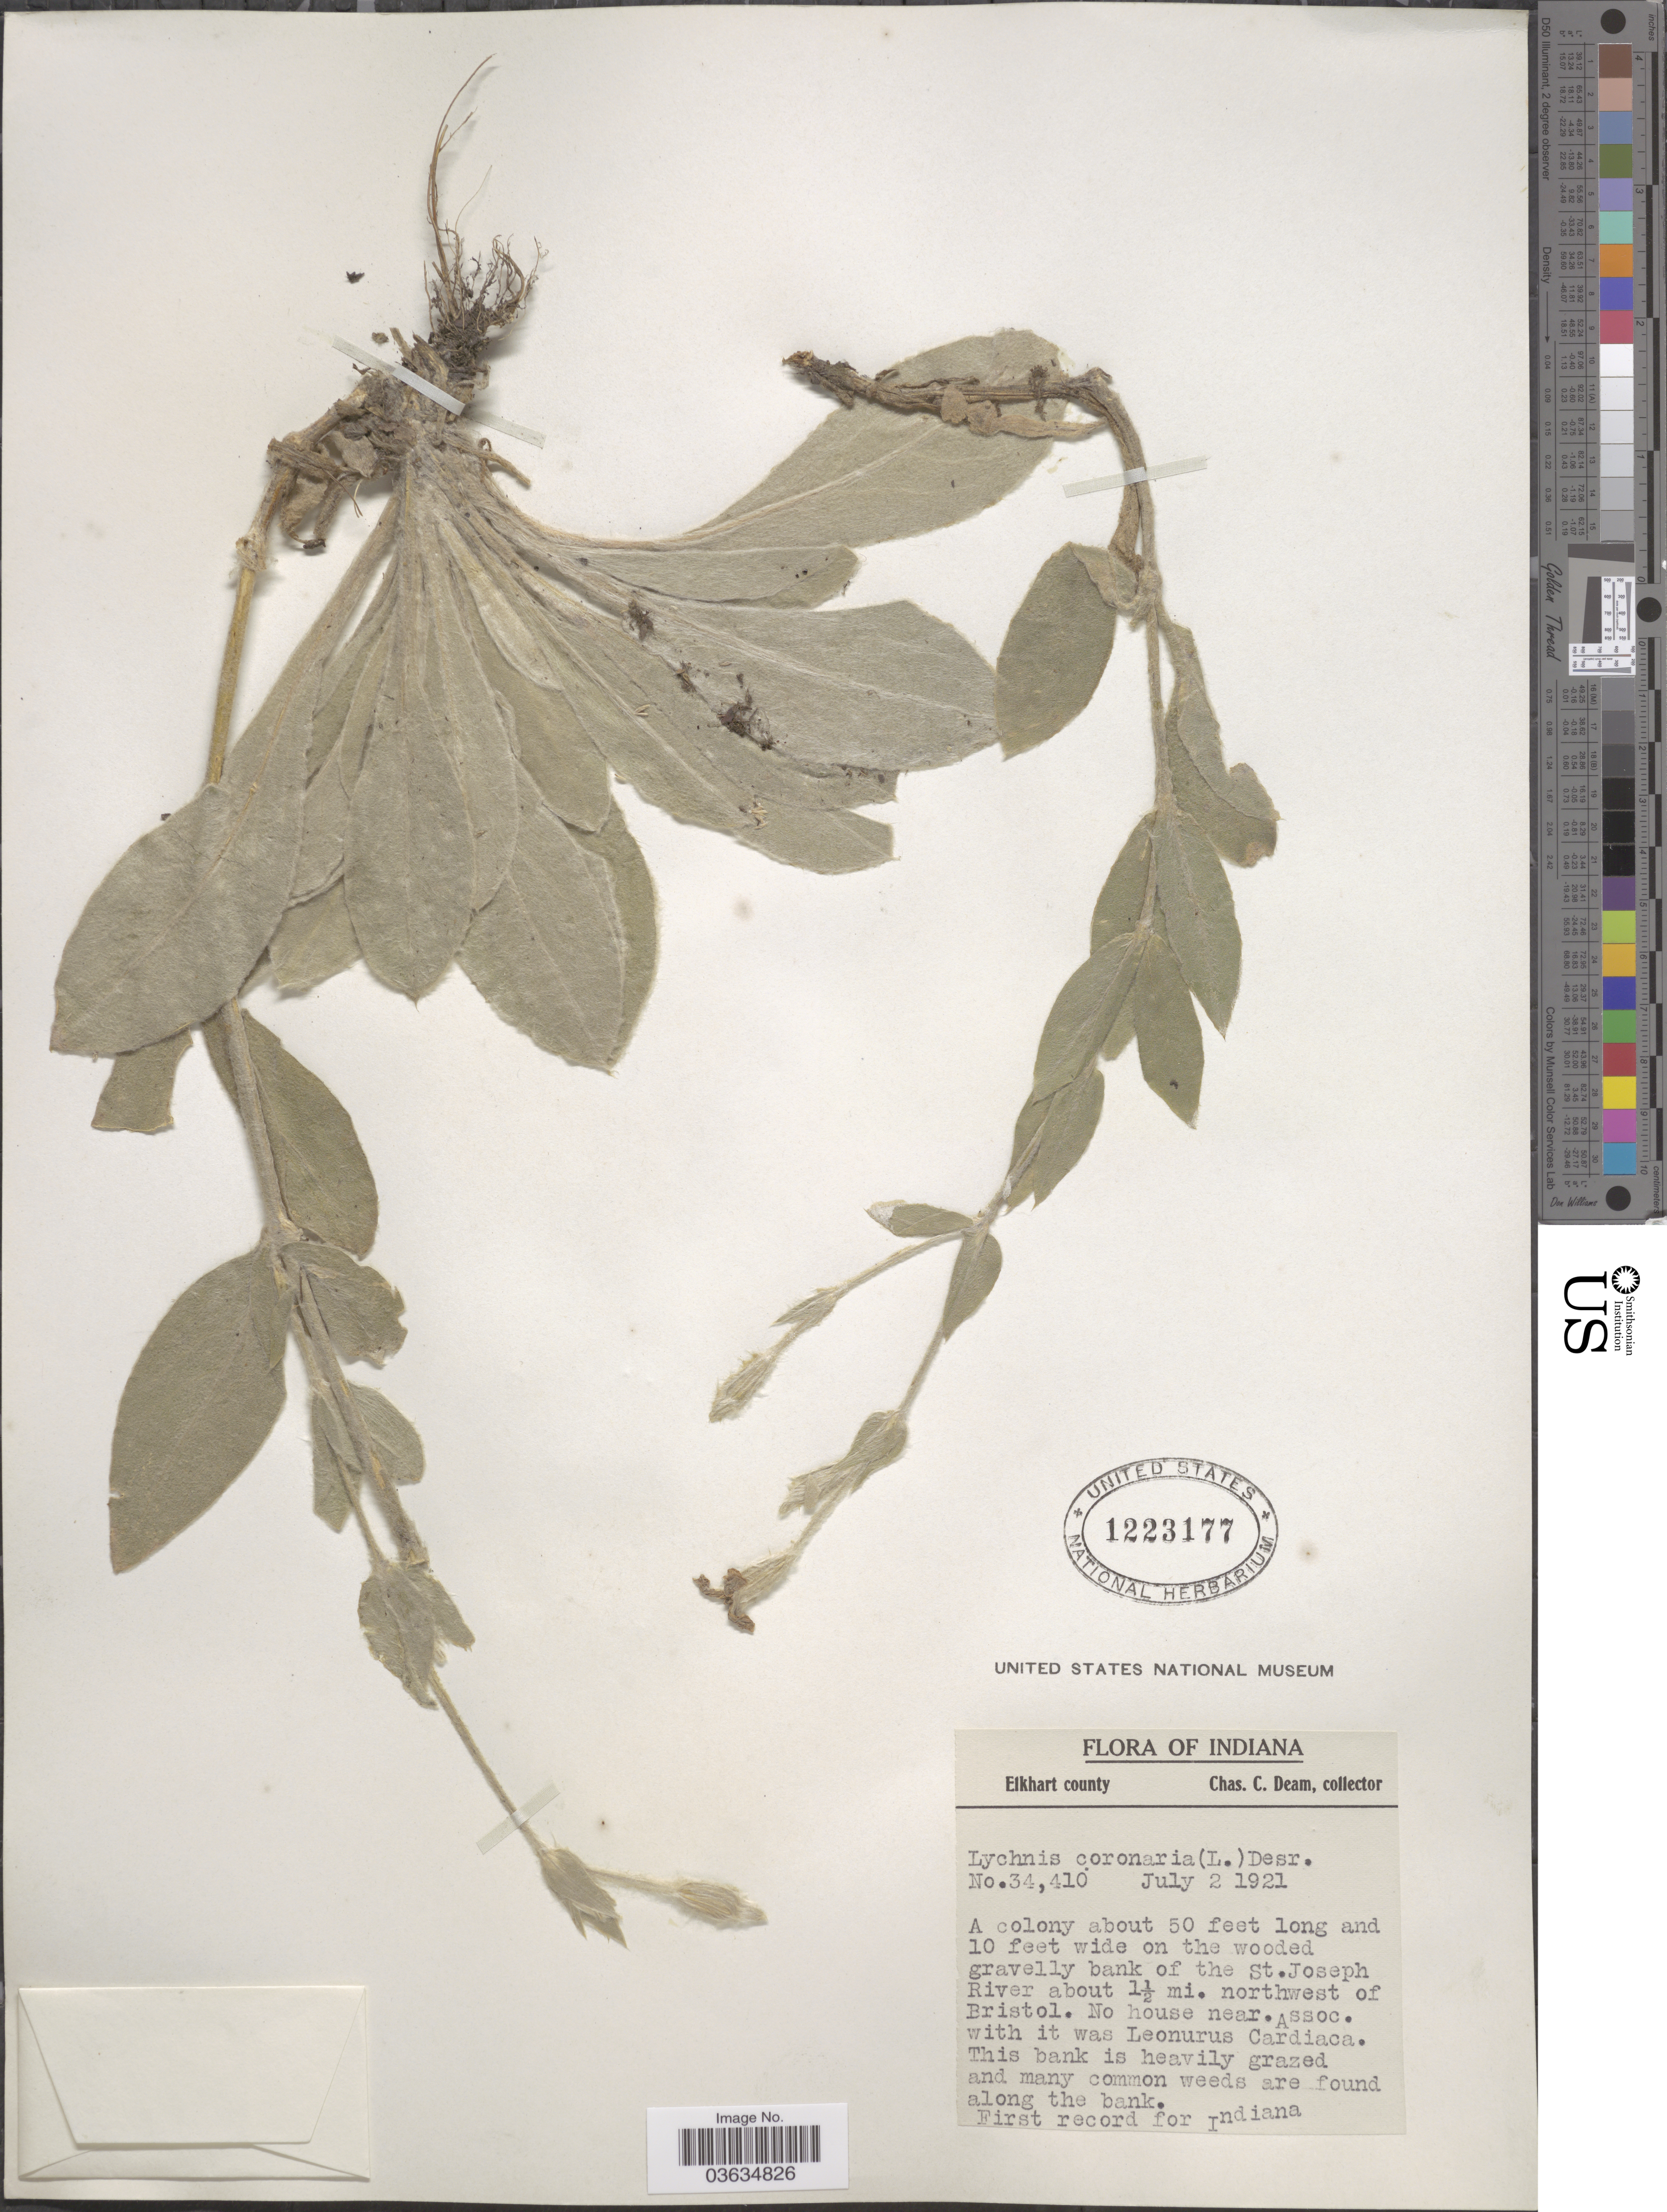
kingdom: Plantae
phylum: Tracheophyta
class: Magnoliopsida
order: Caryophyllales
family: Caryophyllaceae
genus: Silene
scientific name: Silene coronaria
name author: (L.) Clairv.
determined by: Strong, Mark T., (BOT), Smithsonian Institution - National Museum of Natural History (UNITED STATES)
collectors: C. C. Deam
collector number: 34410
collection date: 1921-07-02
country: United States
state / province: Indiana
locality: Elkhart county. On the wooded gravelly bank of the St. Joseph River about 1½ mi. northwest of Bristol.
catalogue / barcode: US 1223177